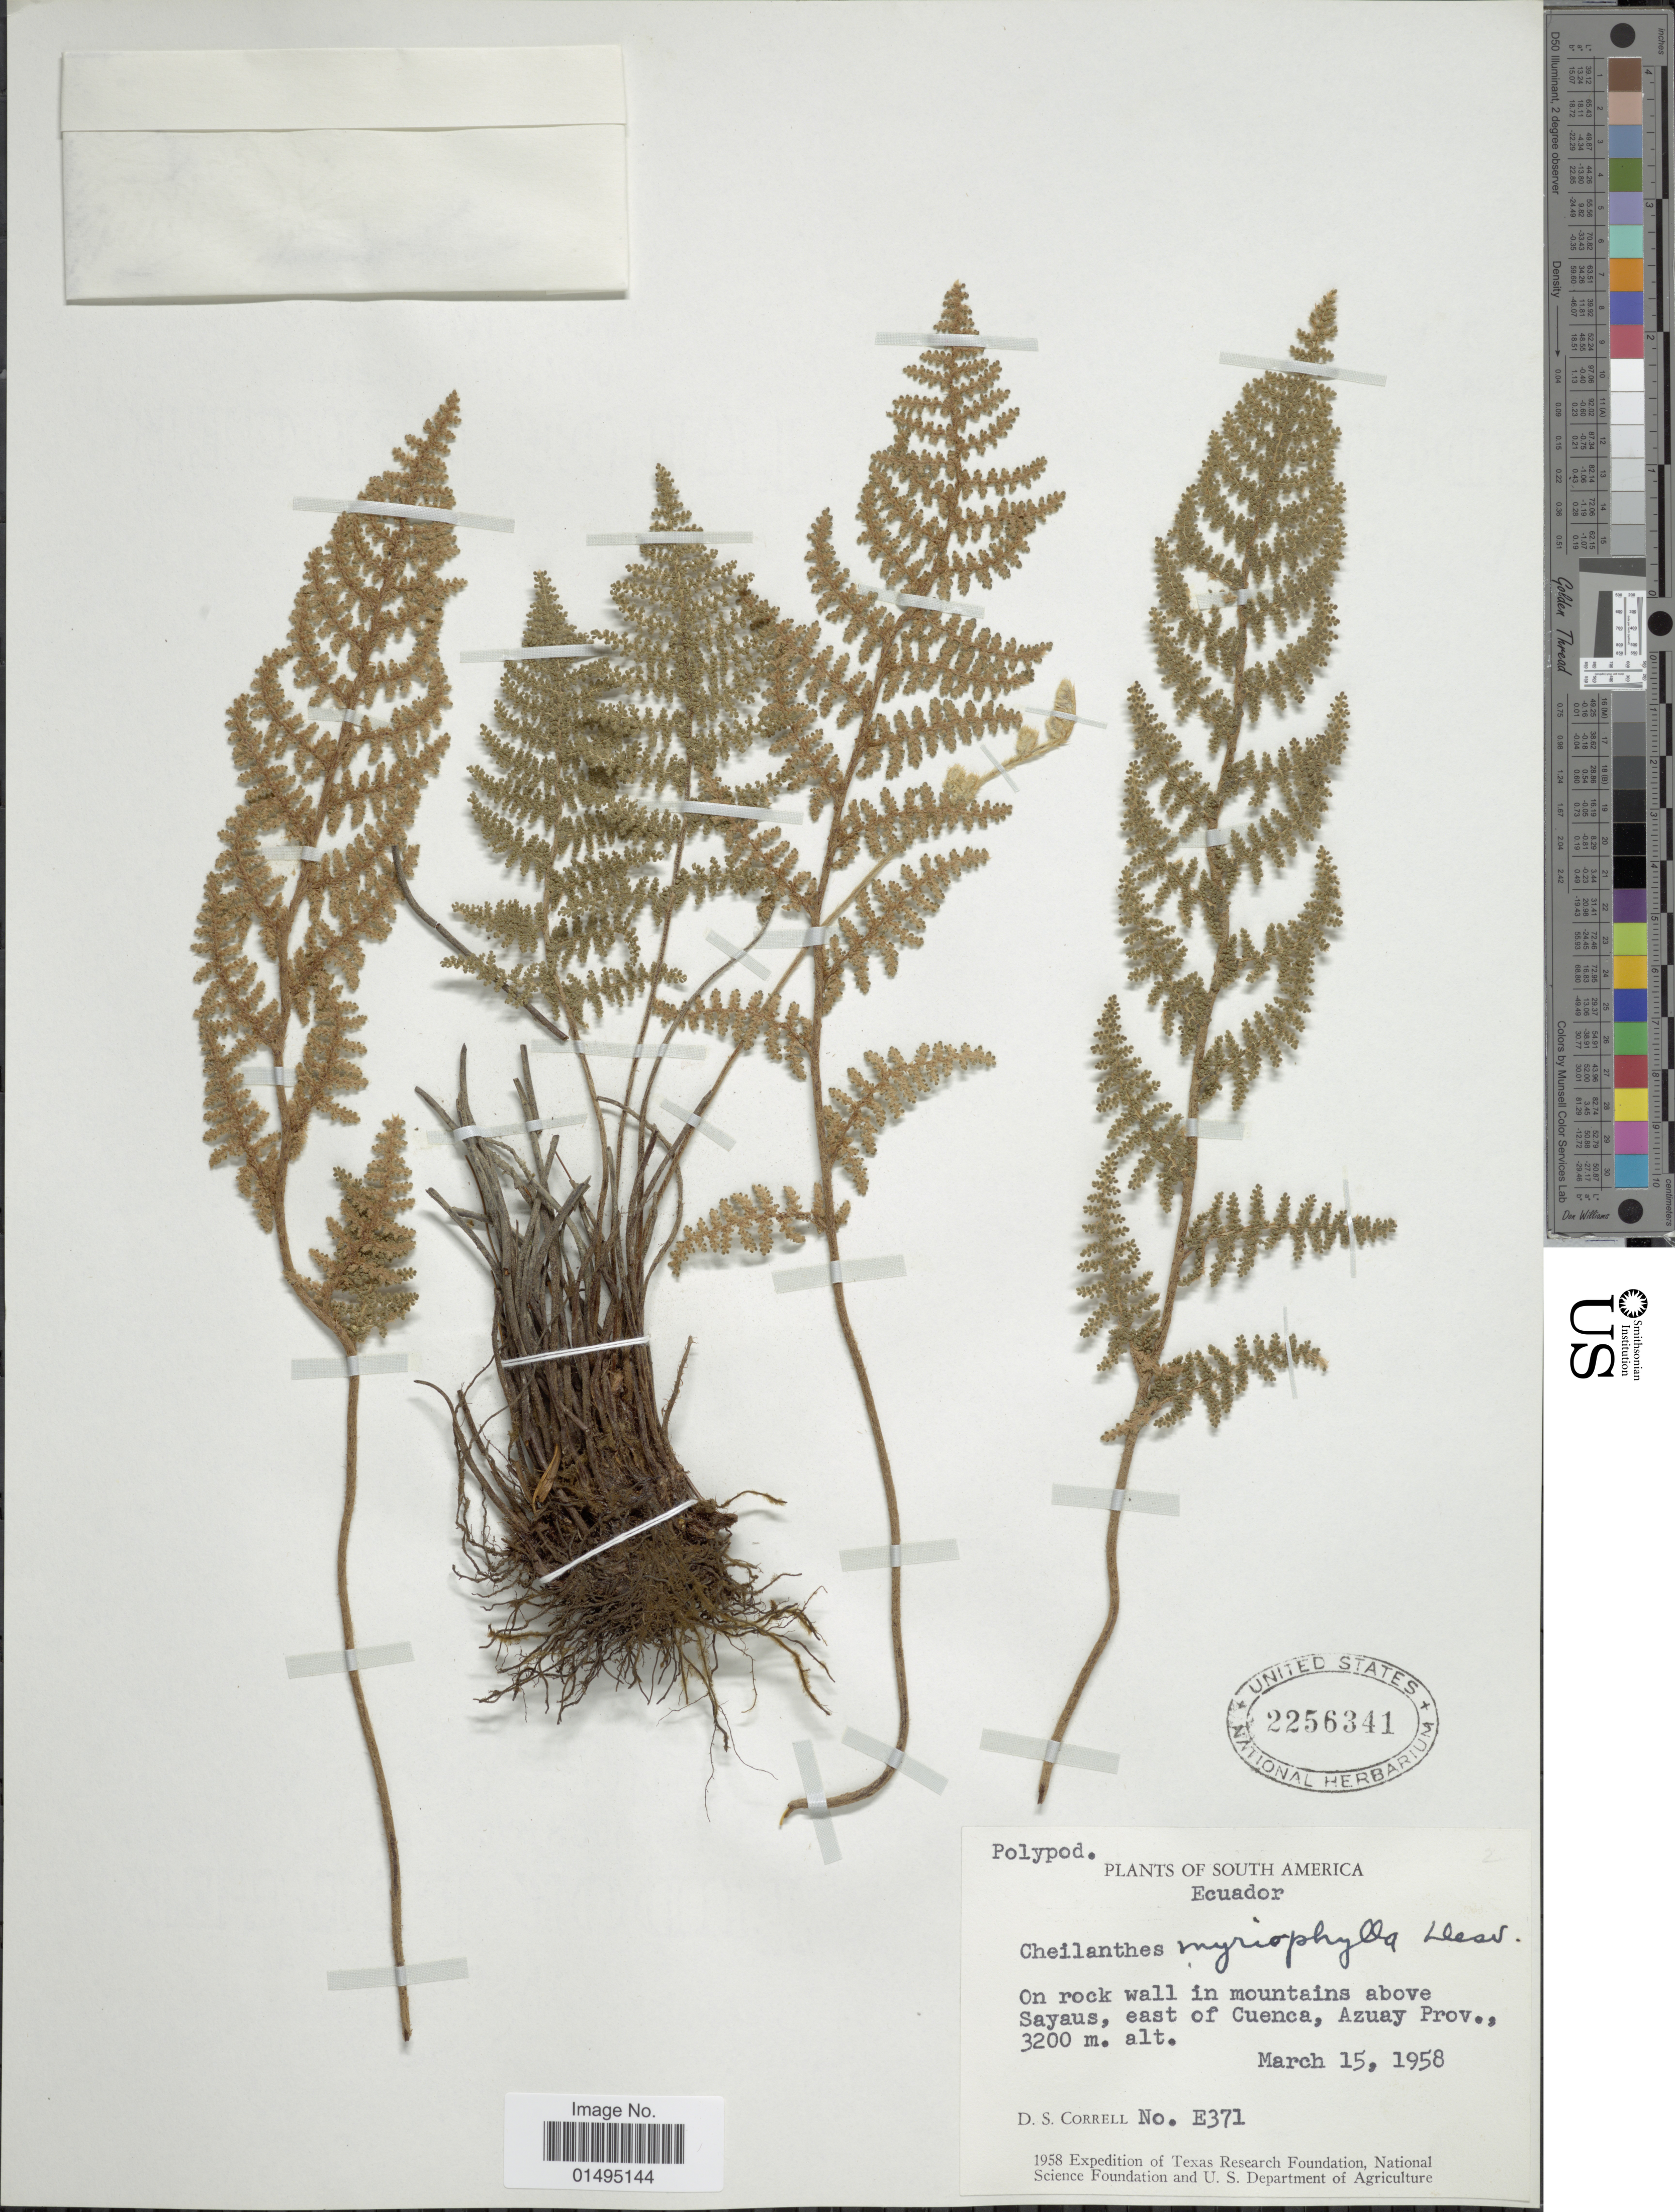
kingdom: Plantae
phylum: Tracheophyta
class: Polypodiopsida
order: Polypodiales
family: Pteridaceae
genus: Myriopteris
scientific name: Myriopteris myriophylla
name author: (Desv.) J. Sm.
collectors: D. S. Correll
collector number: E371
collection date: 1958-04-15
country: Ecuador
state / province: Azuay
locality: South America, Ecuador, On rock wall in mountains above Sayaus, east of Cuenca, Azuay Prov.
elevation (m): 3200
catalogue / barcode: US 2256341